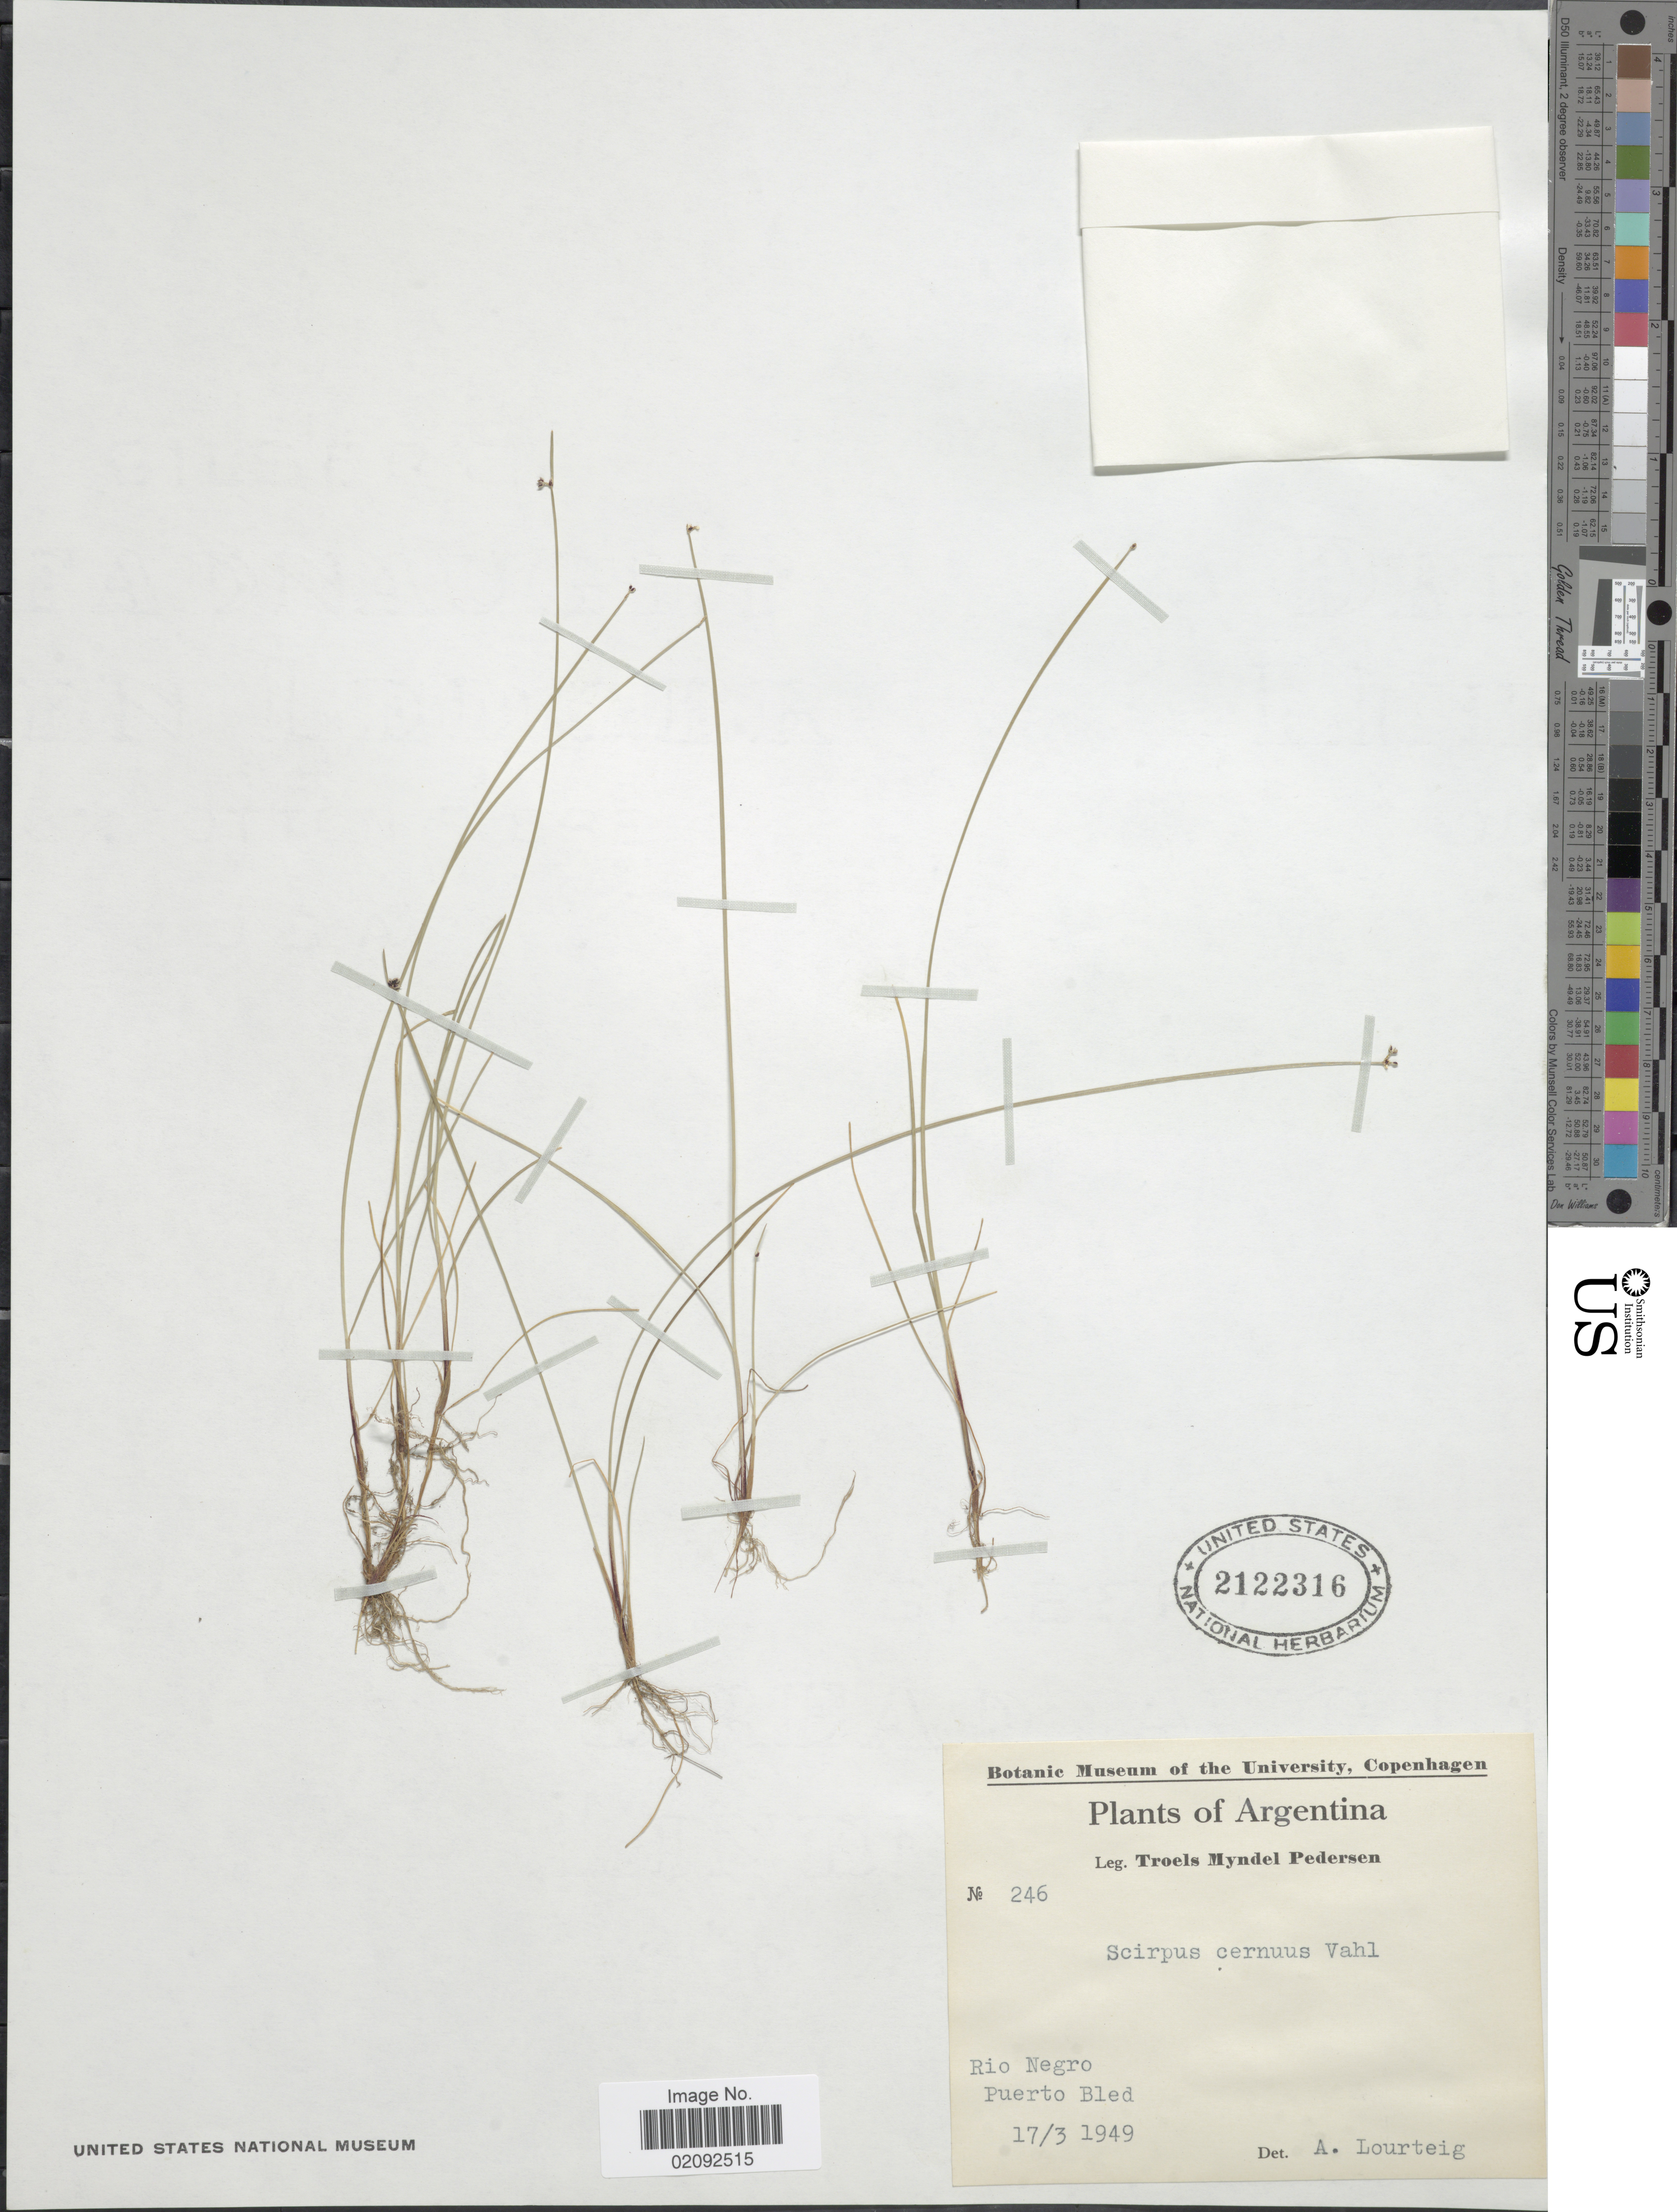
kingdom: Plantae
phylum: Tracheophyta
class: Liliopsida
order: Poales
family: Cyperaceae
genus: Isolepis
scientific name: Isolepis cernua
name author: (Vahl) Roem. & Schult.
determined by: Strong, Mark T., (BOT), Smithsonian Institution - National Museum of Natural History (UNITED STATES)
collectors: T. Pederson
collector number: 246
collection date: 1949-03-17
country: Argentina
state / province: Rio Negro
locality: Puerto Bled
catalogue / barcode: US 2122316